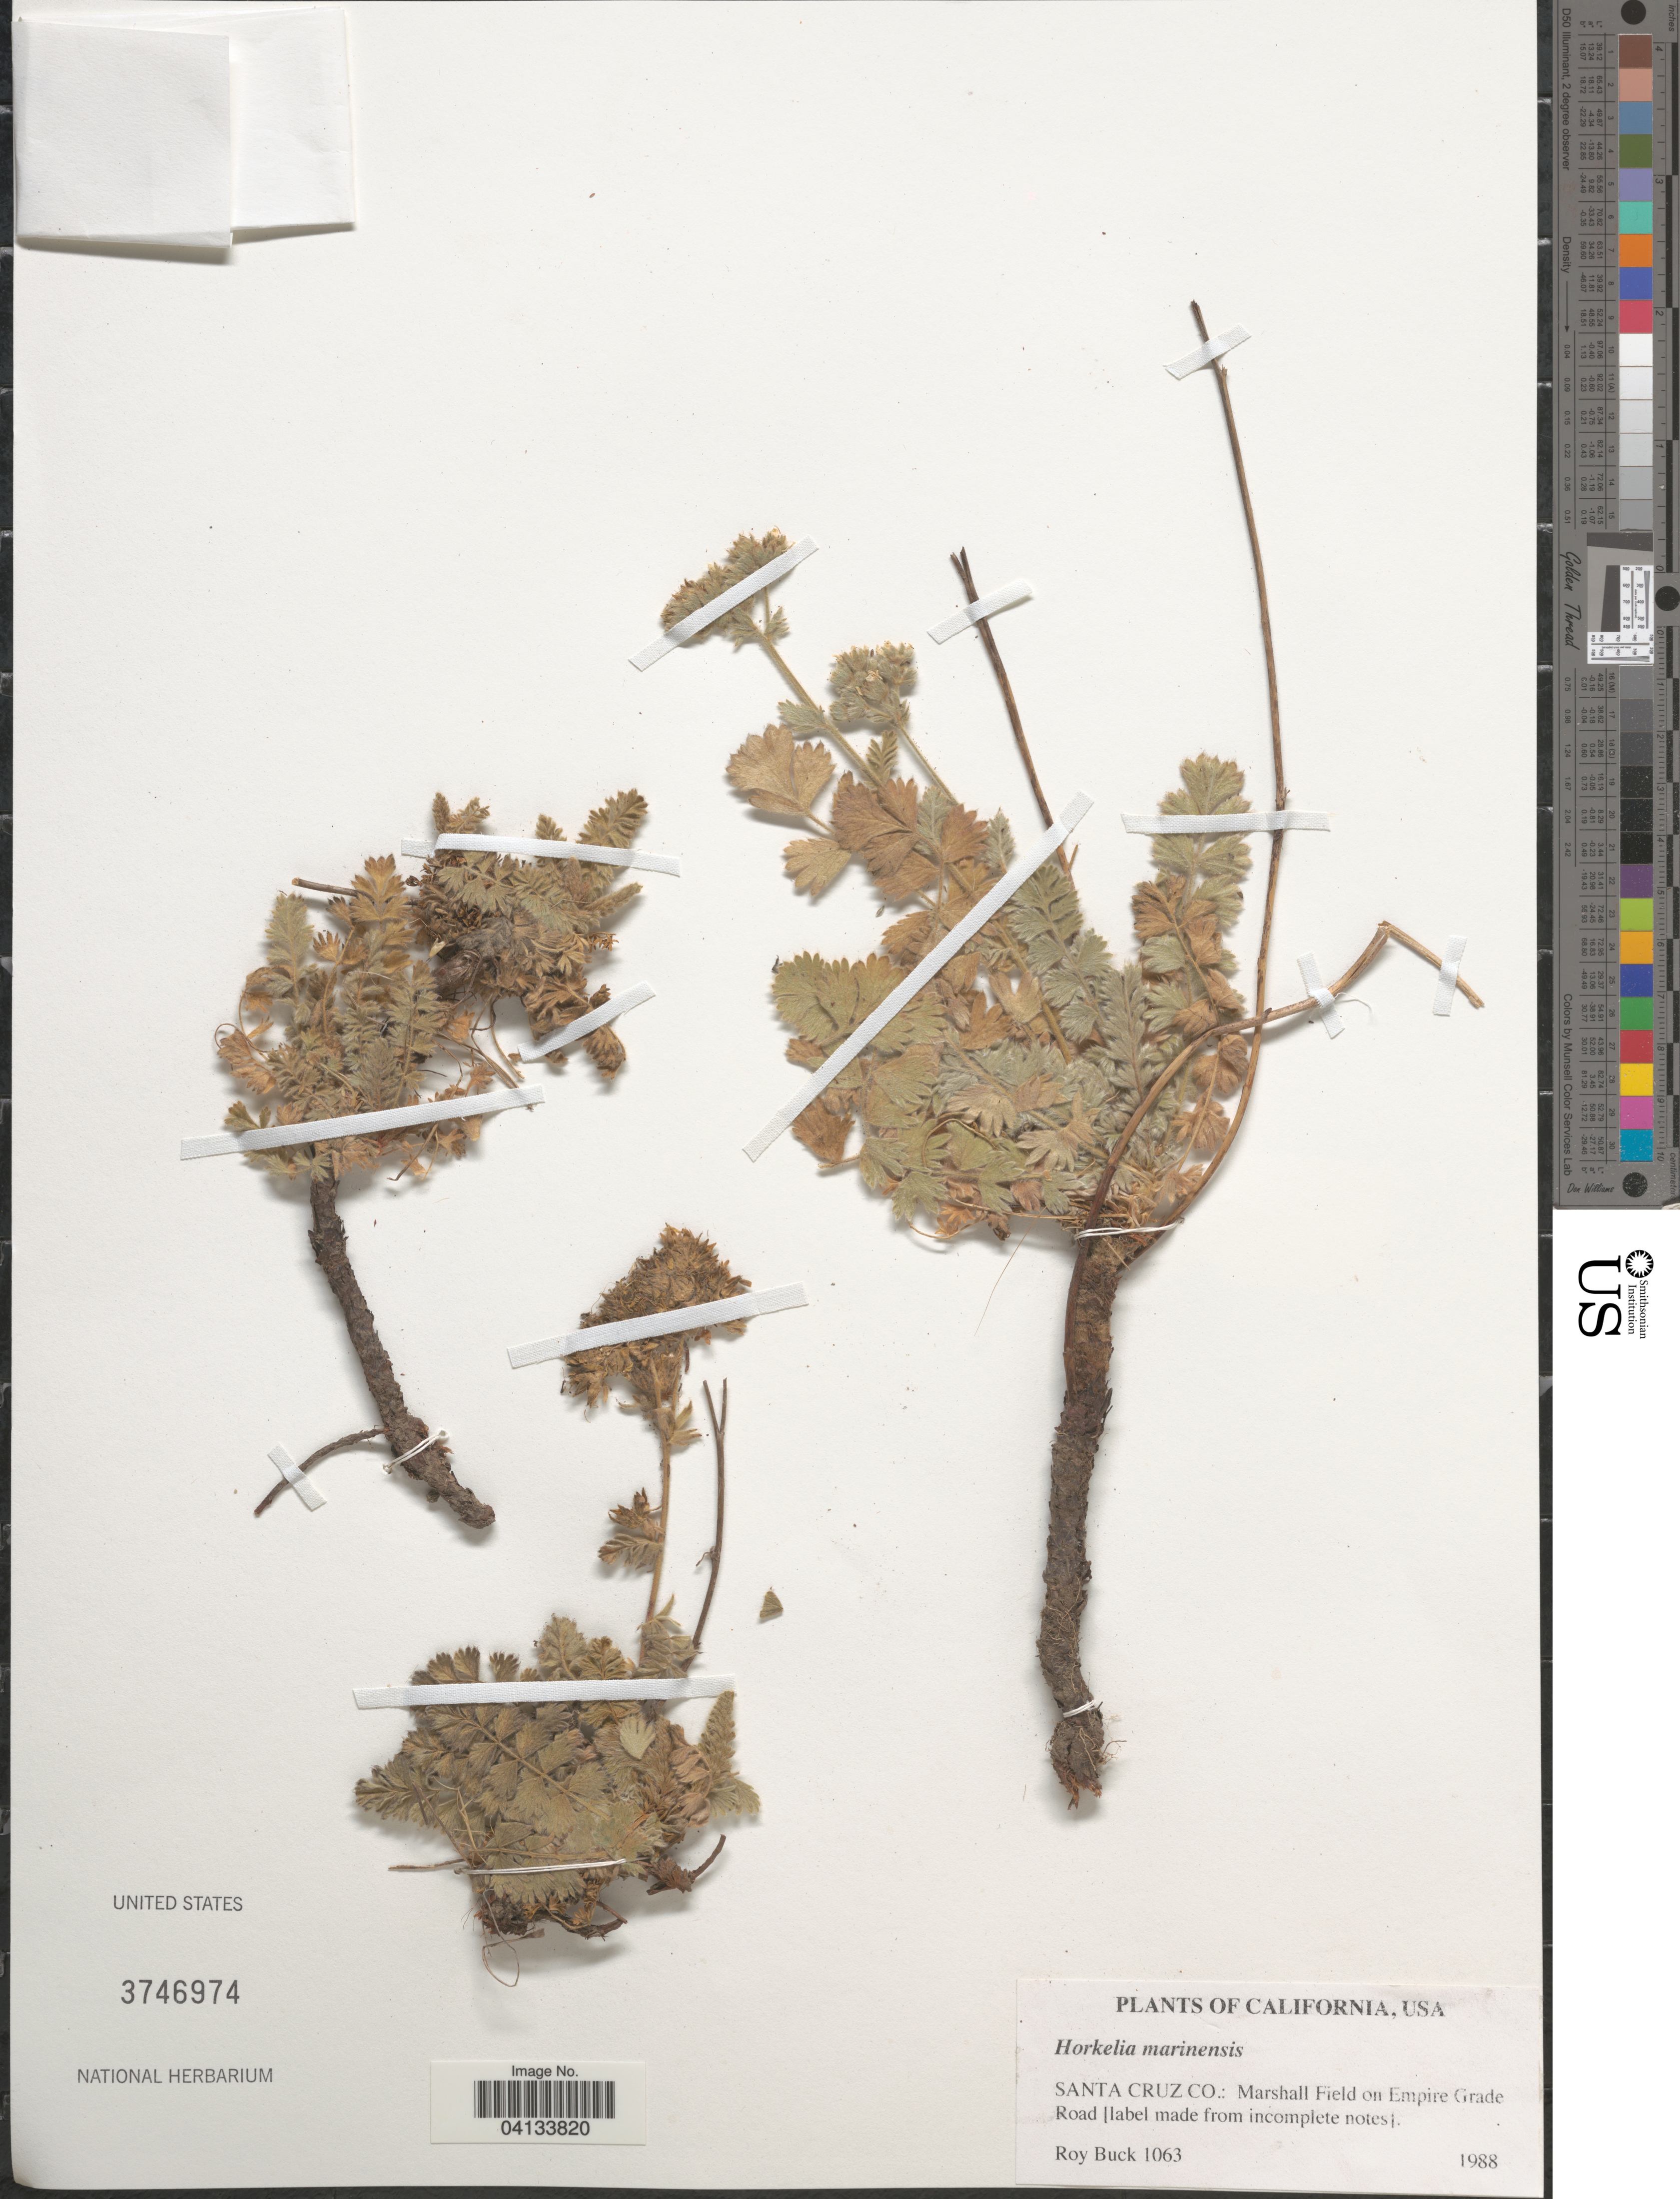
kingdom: Plantae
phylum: Tracheophyta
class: Magnoliopsida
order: Rosales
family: Rosaceae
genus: Potentilla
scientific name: Potentilla marinensis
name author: (Elmer) J.T. Howell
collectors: R. Buck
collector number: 1063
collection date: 1988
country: United States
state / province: California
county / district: Santa Cruz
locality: Santa Cruz Co.: Marshall Field on Empire Grade Road.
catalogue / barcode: US 3746974